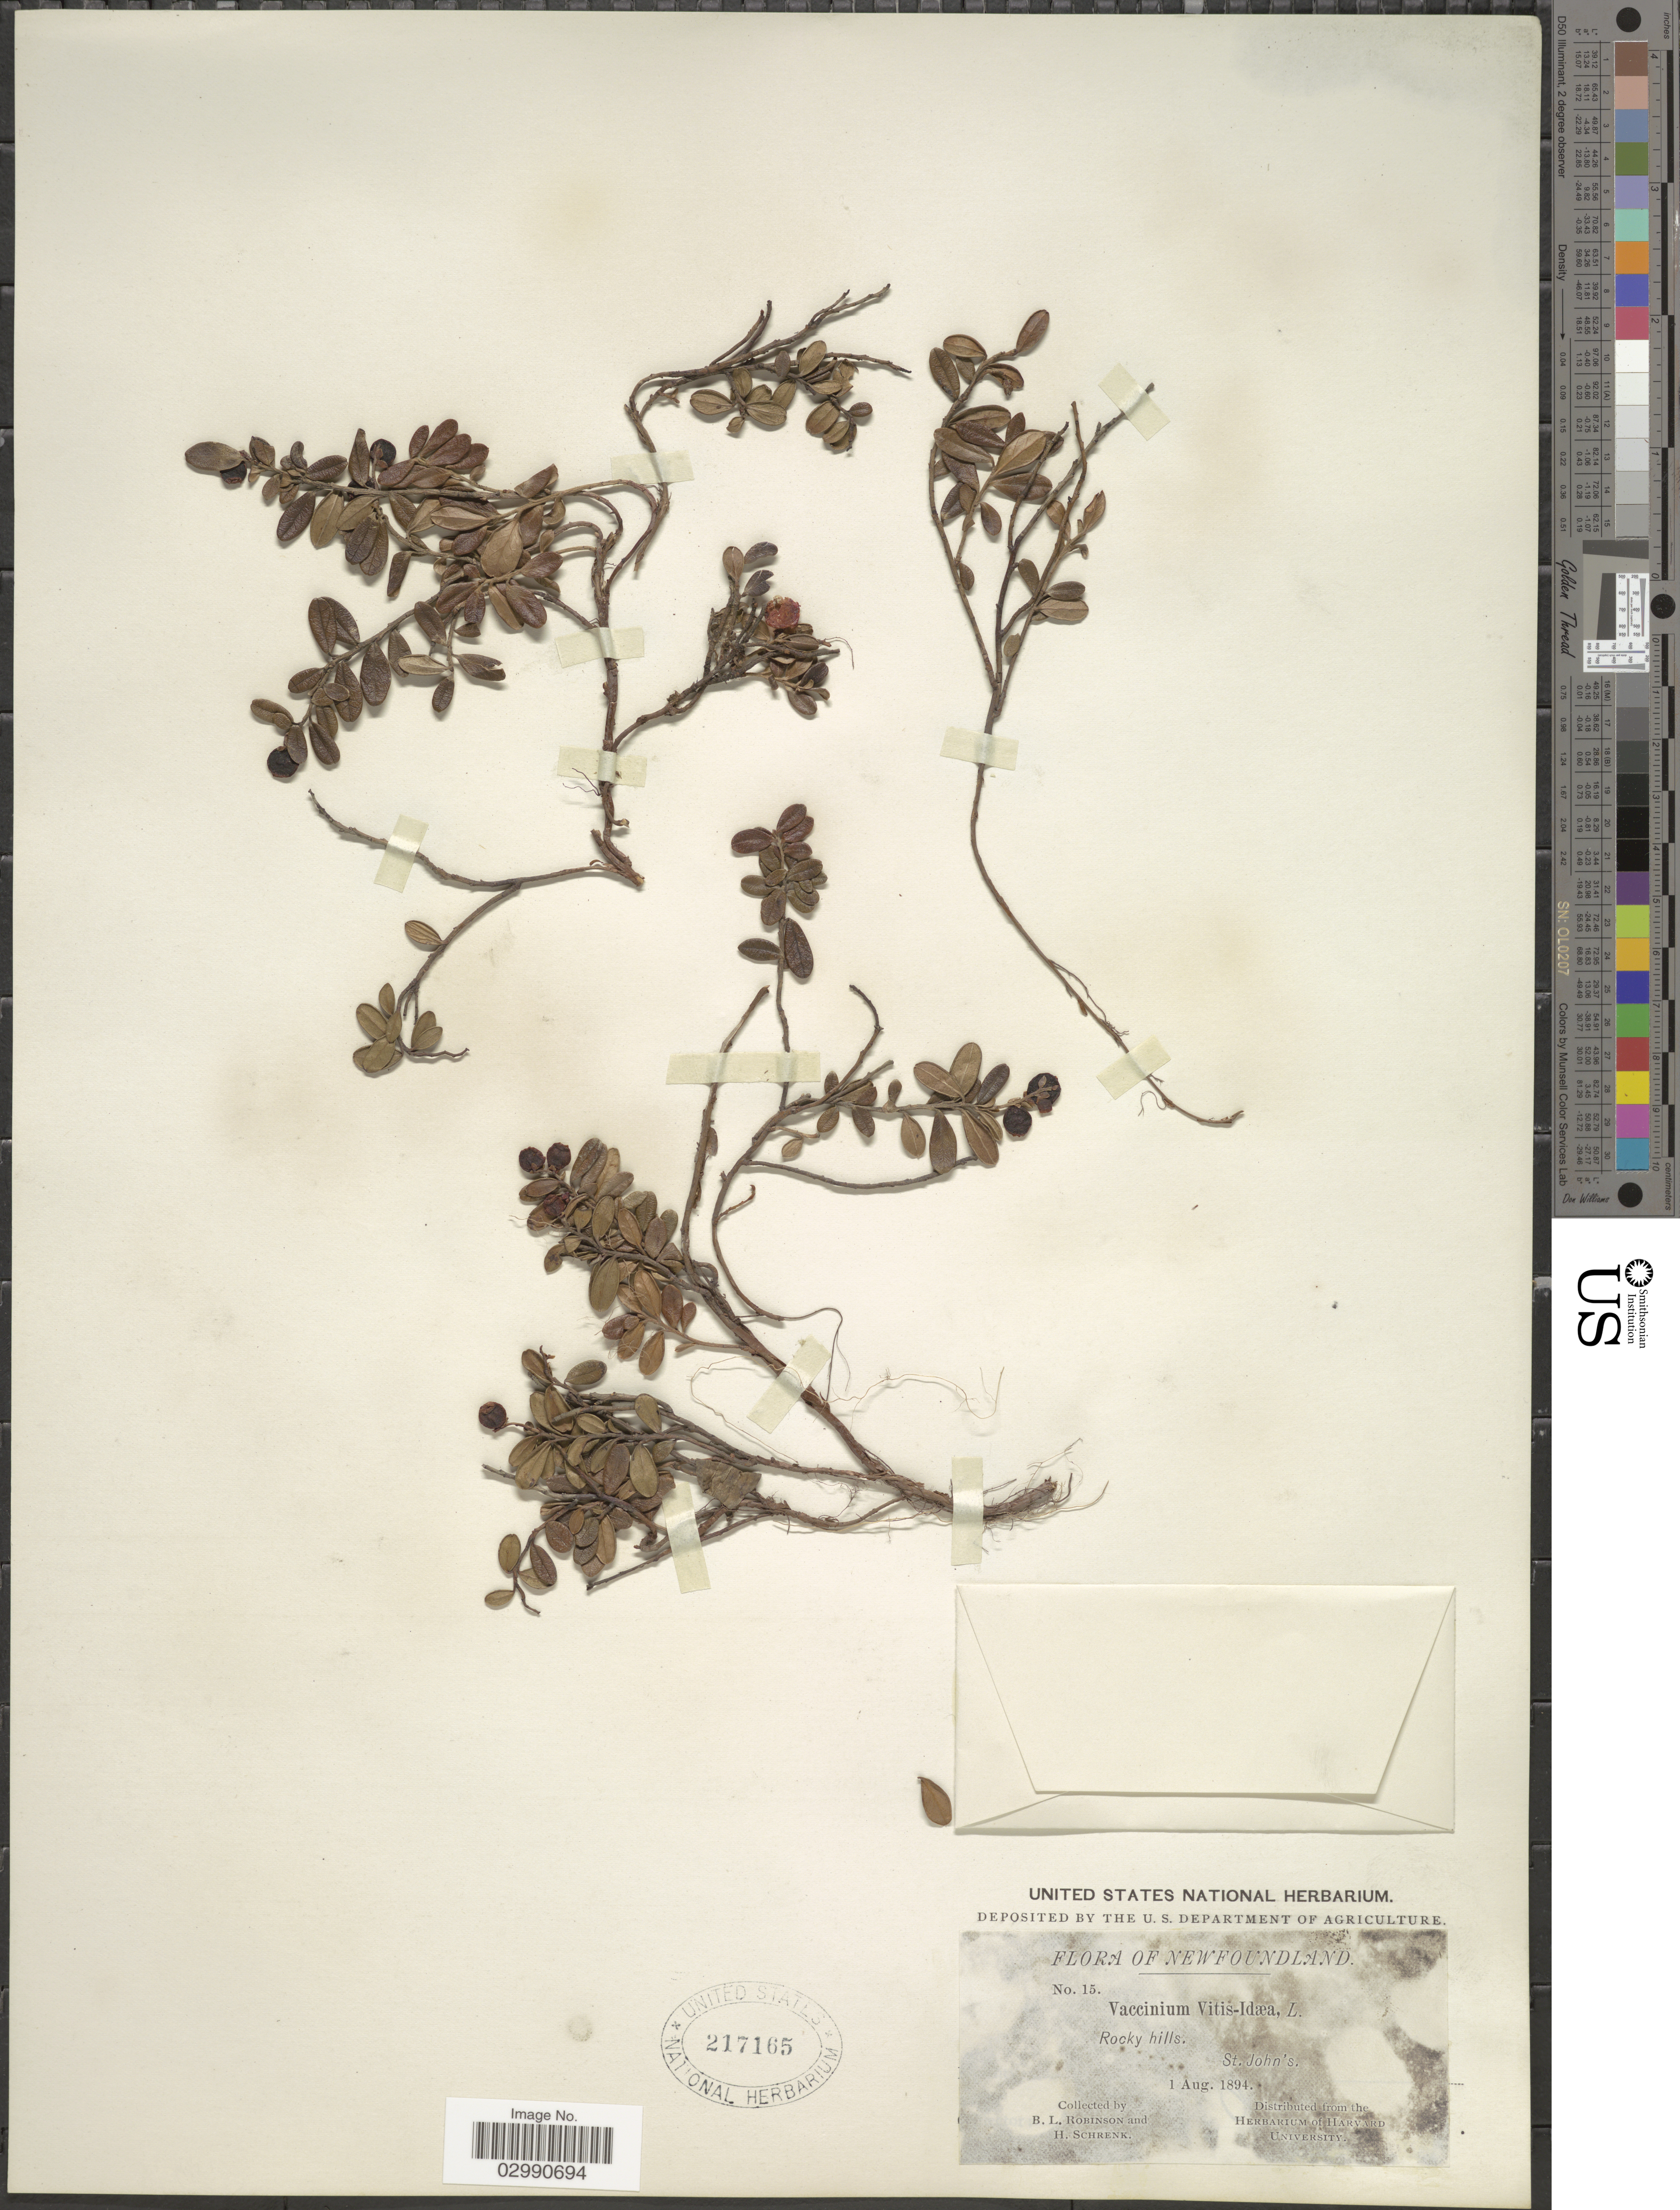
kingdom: Plantae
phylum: Tracheophyta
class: Magnoliopsida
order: Ericales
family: Ericaceae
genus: Vaccinium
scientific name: Vaccinium vitis-idaea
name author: L.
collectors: B. L. Robinson & H. Schrenk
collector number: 15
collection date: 1894-08-01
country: Canada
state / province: Newfoundland and Labrador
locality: St. John's.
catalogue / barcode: US 217165